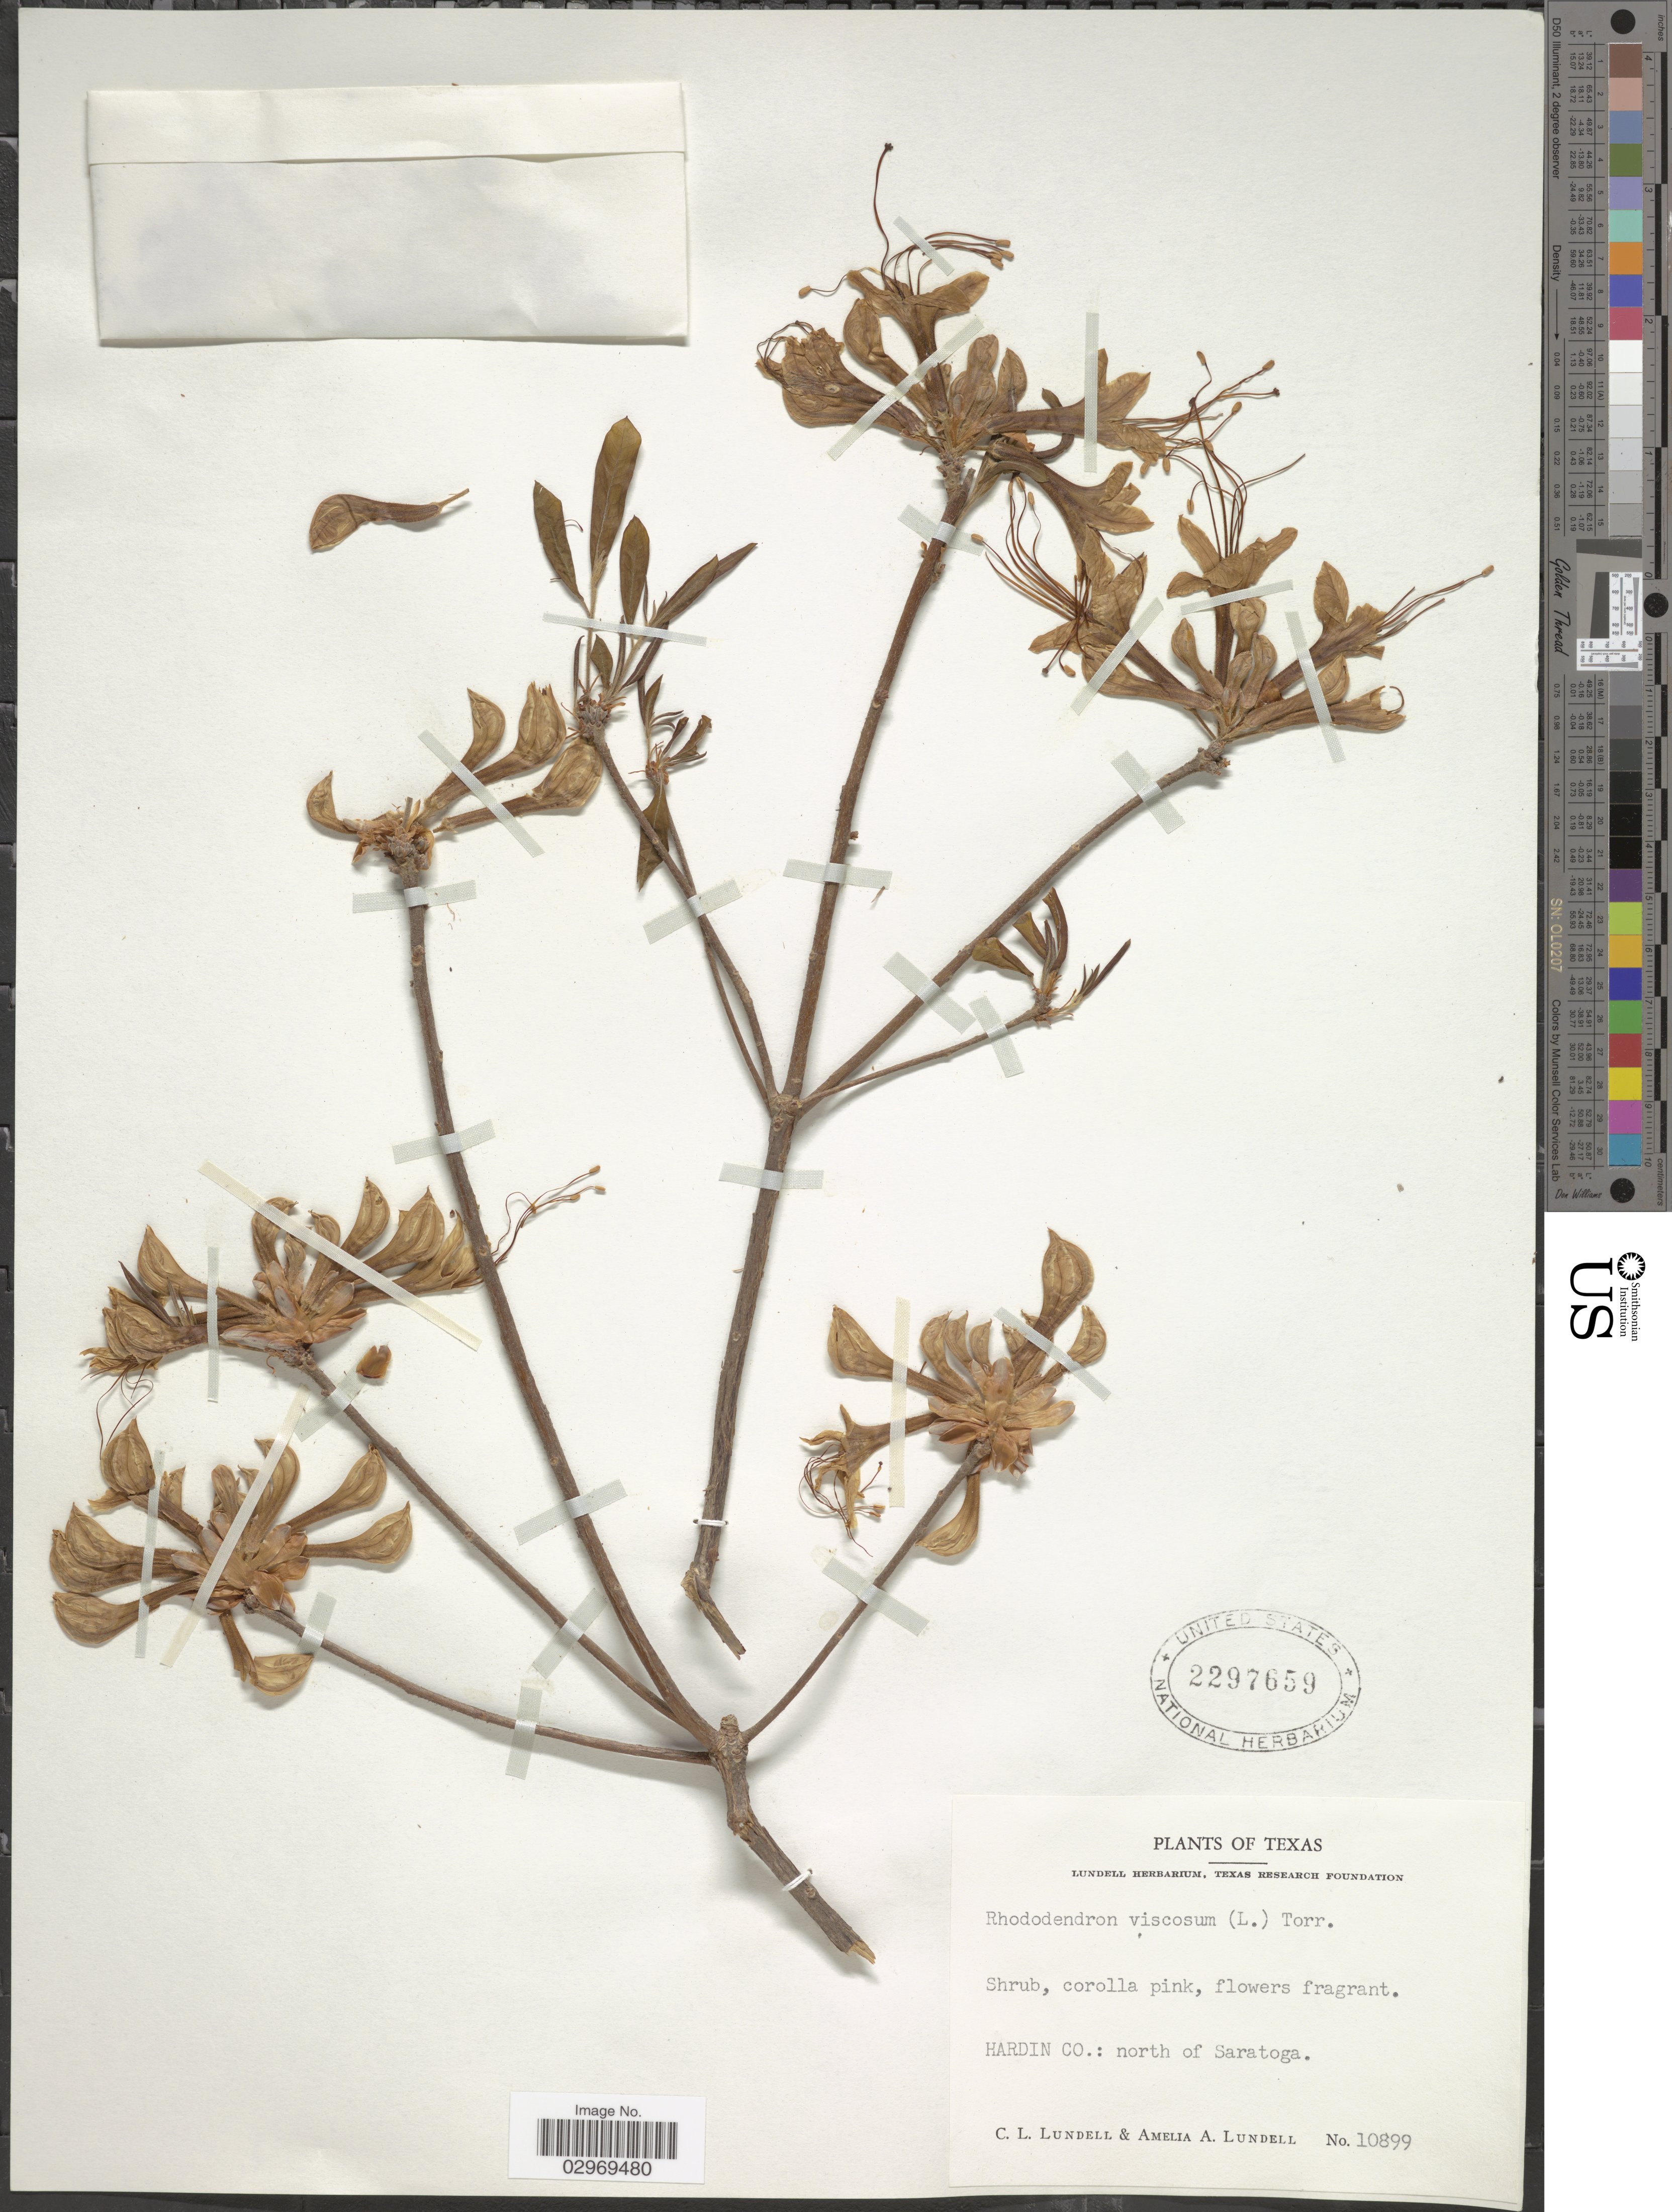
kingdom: Plantae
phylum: Tracheophyta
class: Magnoliopsida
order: Ericales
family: Ericaceae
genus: Rhododendron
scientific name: Rhododendron viscosum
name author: (L.) Torr.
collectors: C. L. Lundell & A. A. Lundell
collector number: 10899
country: United States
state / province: Texas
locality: Hardin Co., north of Saratoga.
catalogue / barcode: US 2297659